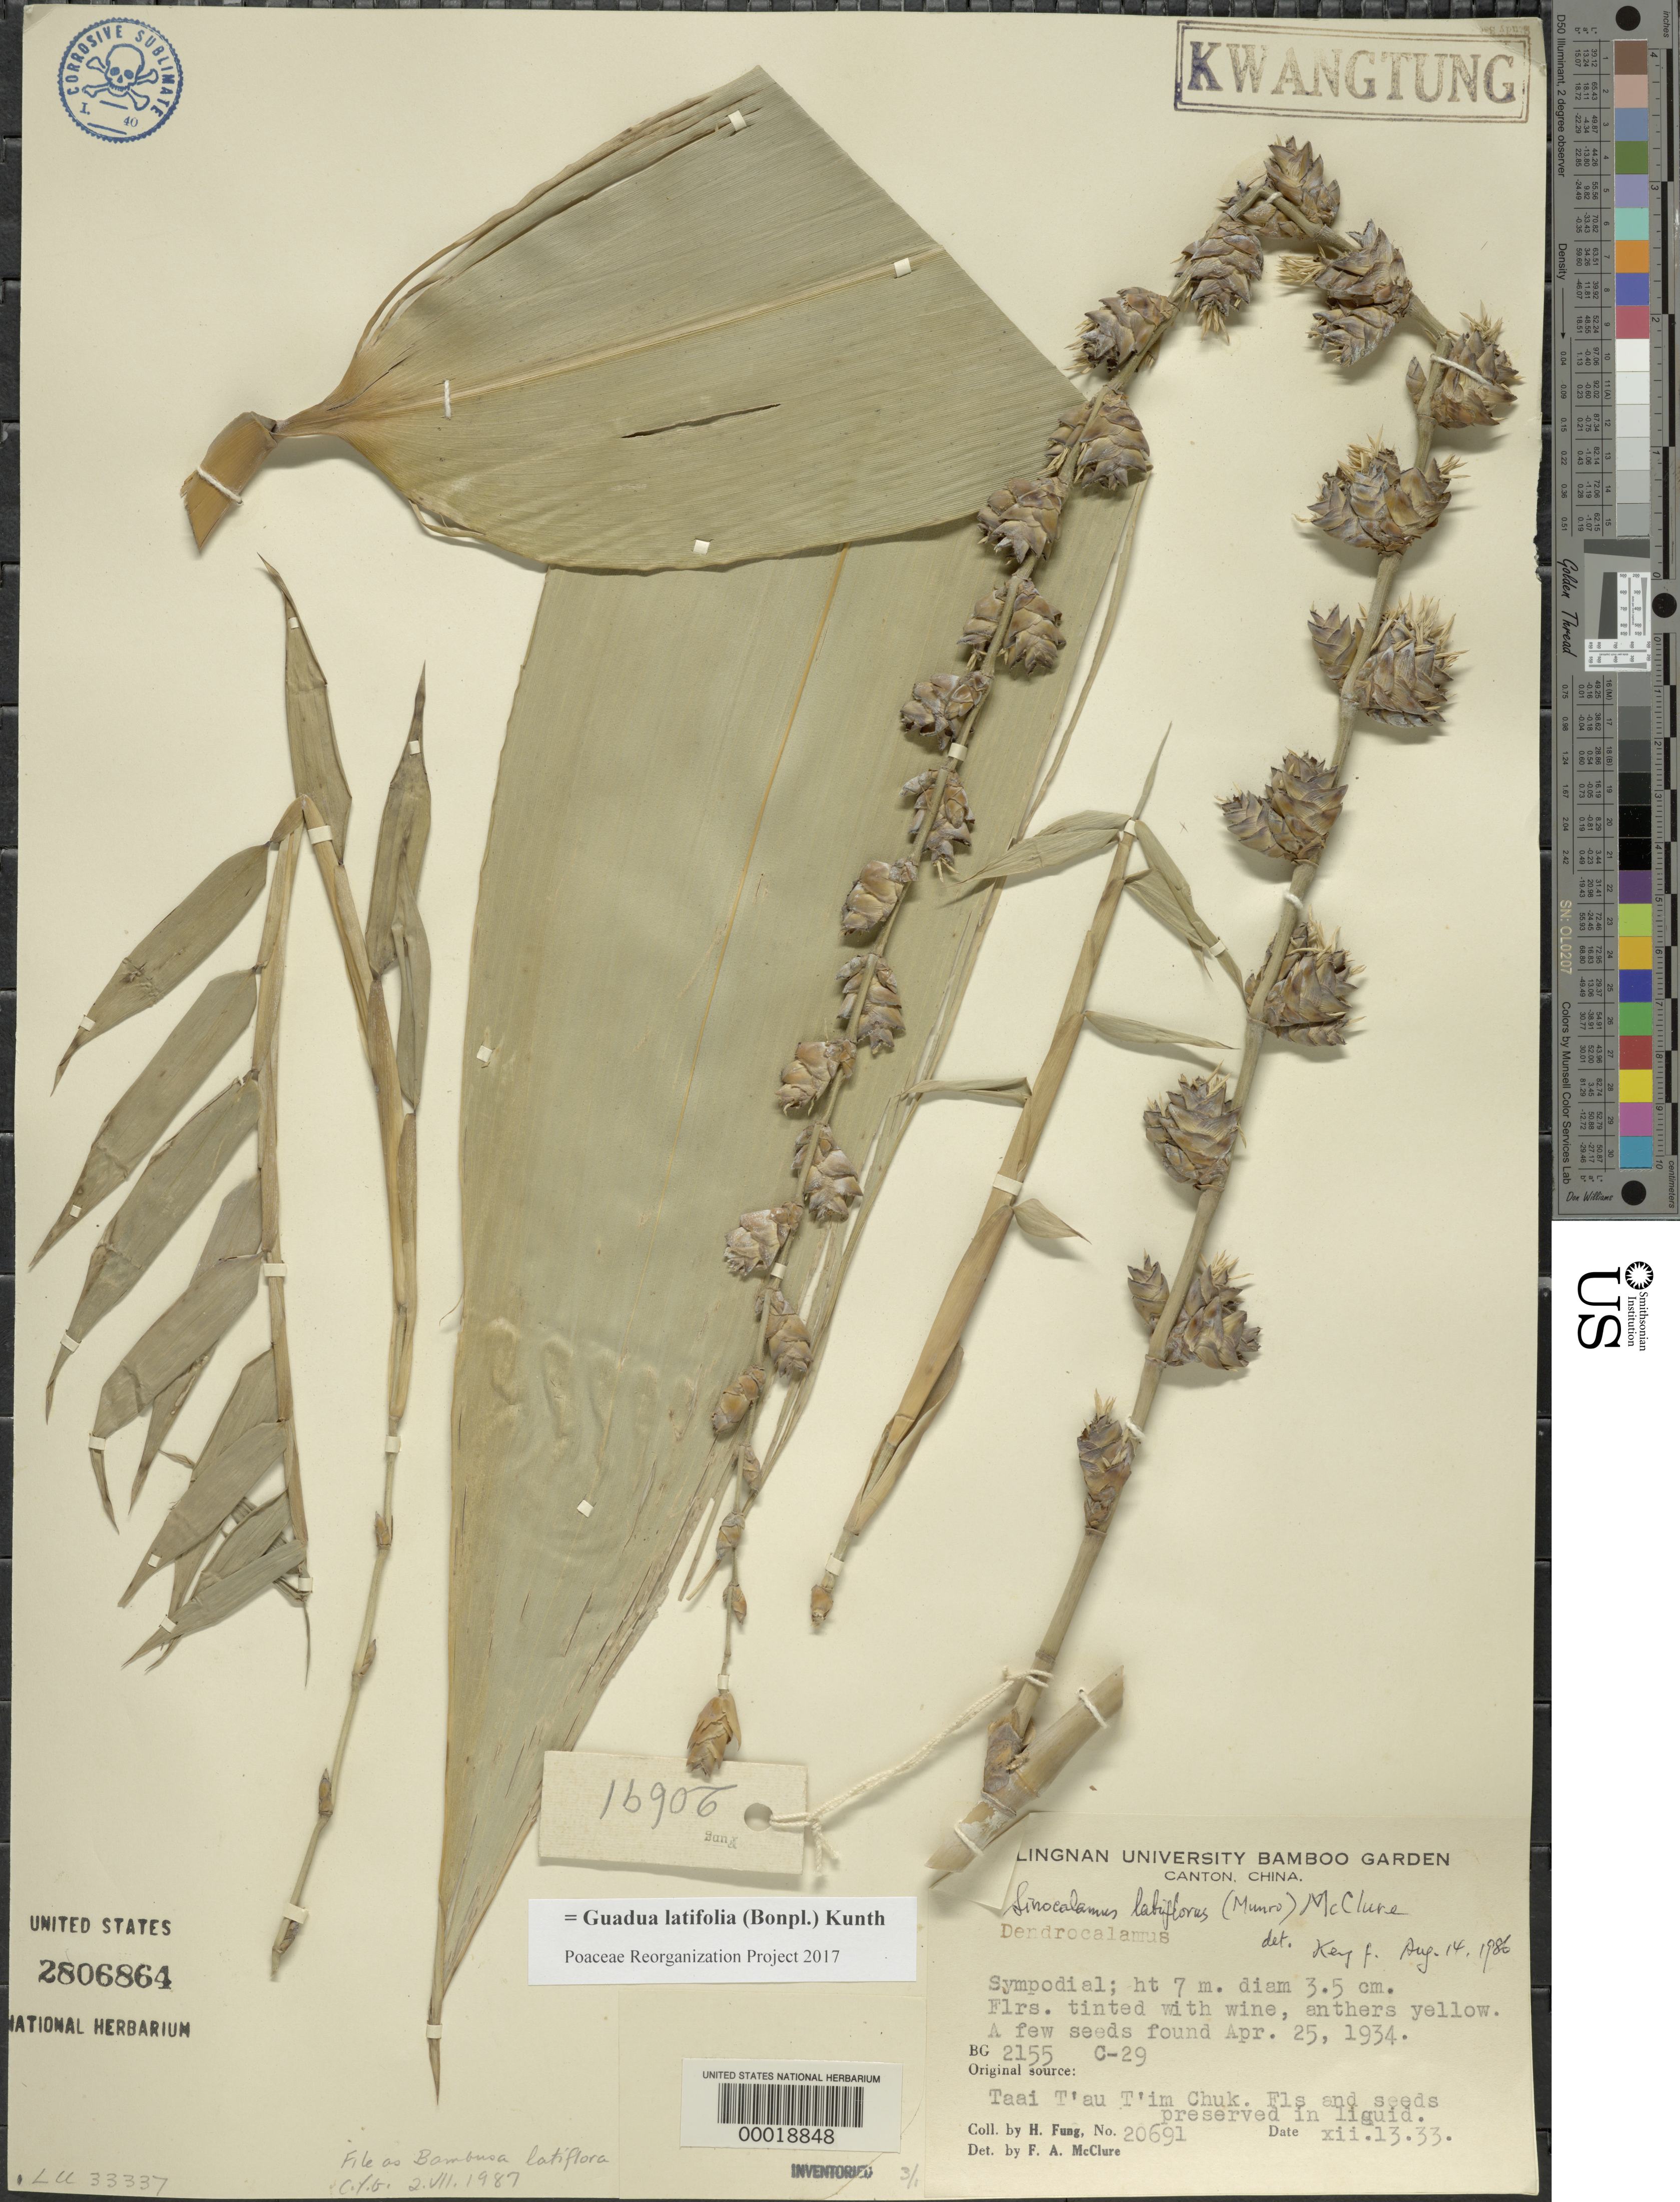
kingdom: Plantae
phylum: Tracheophyta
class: Liliopsida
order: Poales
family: Poaceae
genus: Guadua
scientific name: Guadua latifolia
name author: (Bonpl.) Kunth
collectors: H. L. Fung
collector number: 20691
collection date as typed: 13 Dec 1933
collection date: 1933-12-13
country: China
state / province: Guangdong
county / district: Lung-men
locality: Naam Taam Tsuen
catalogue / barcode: US 2806864